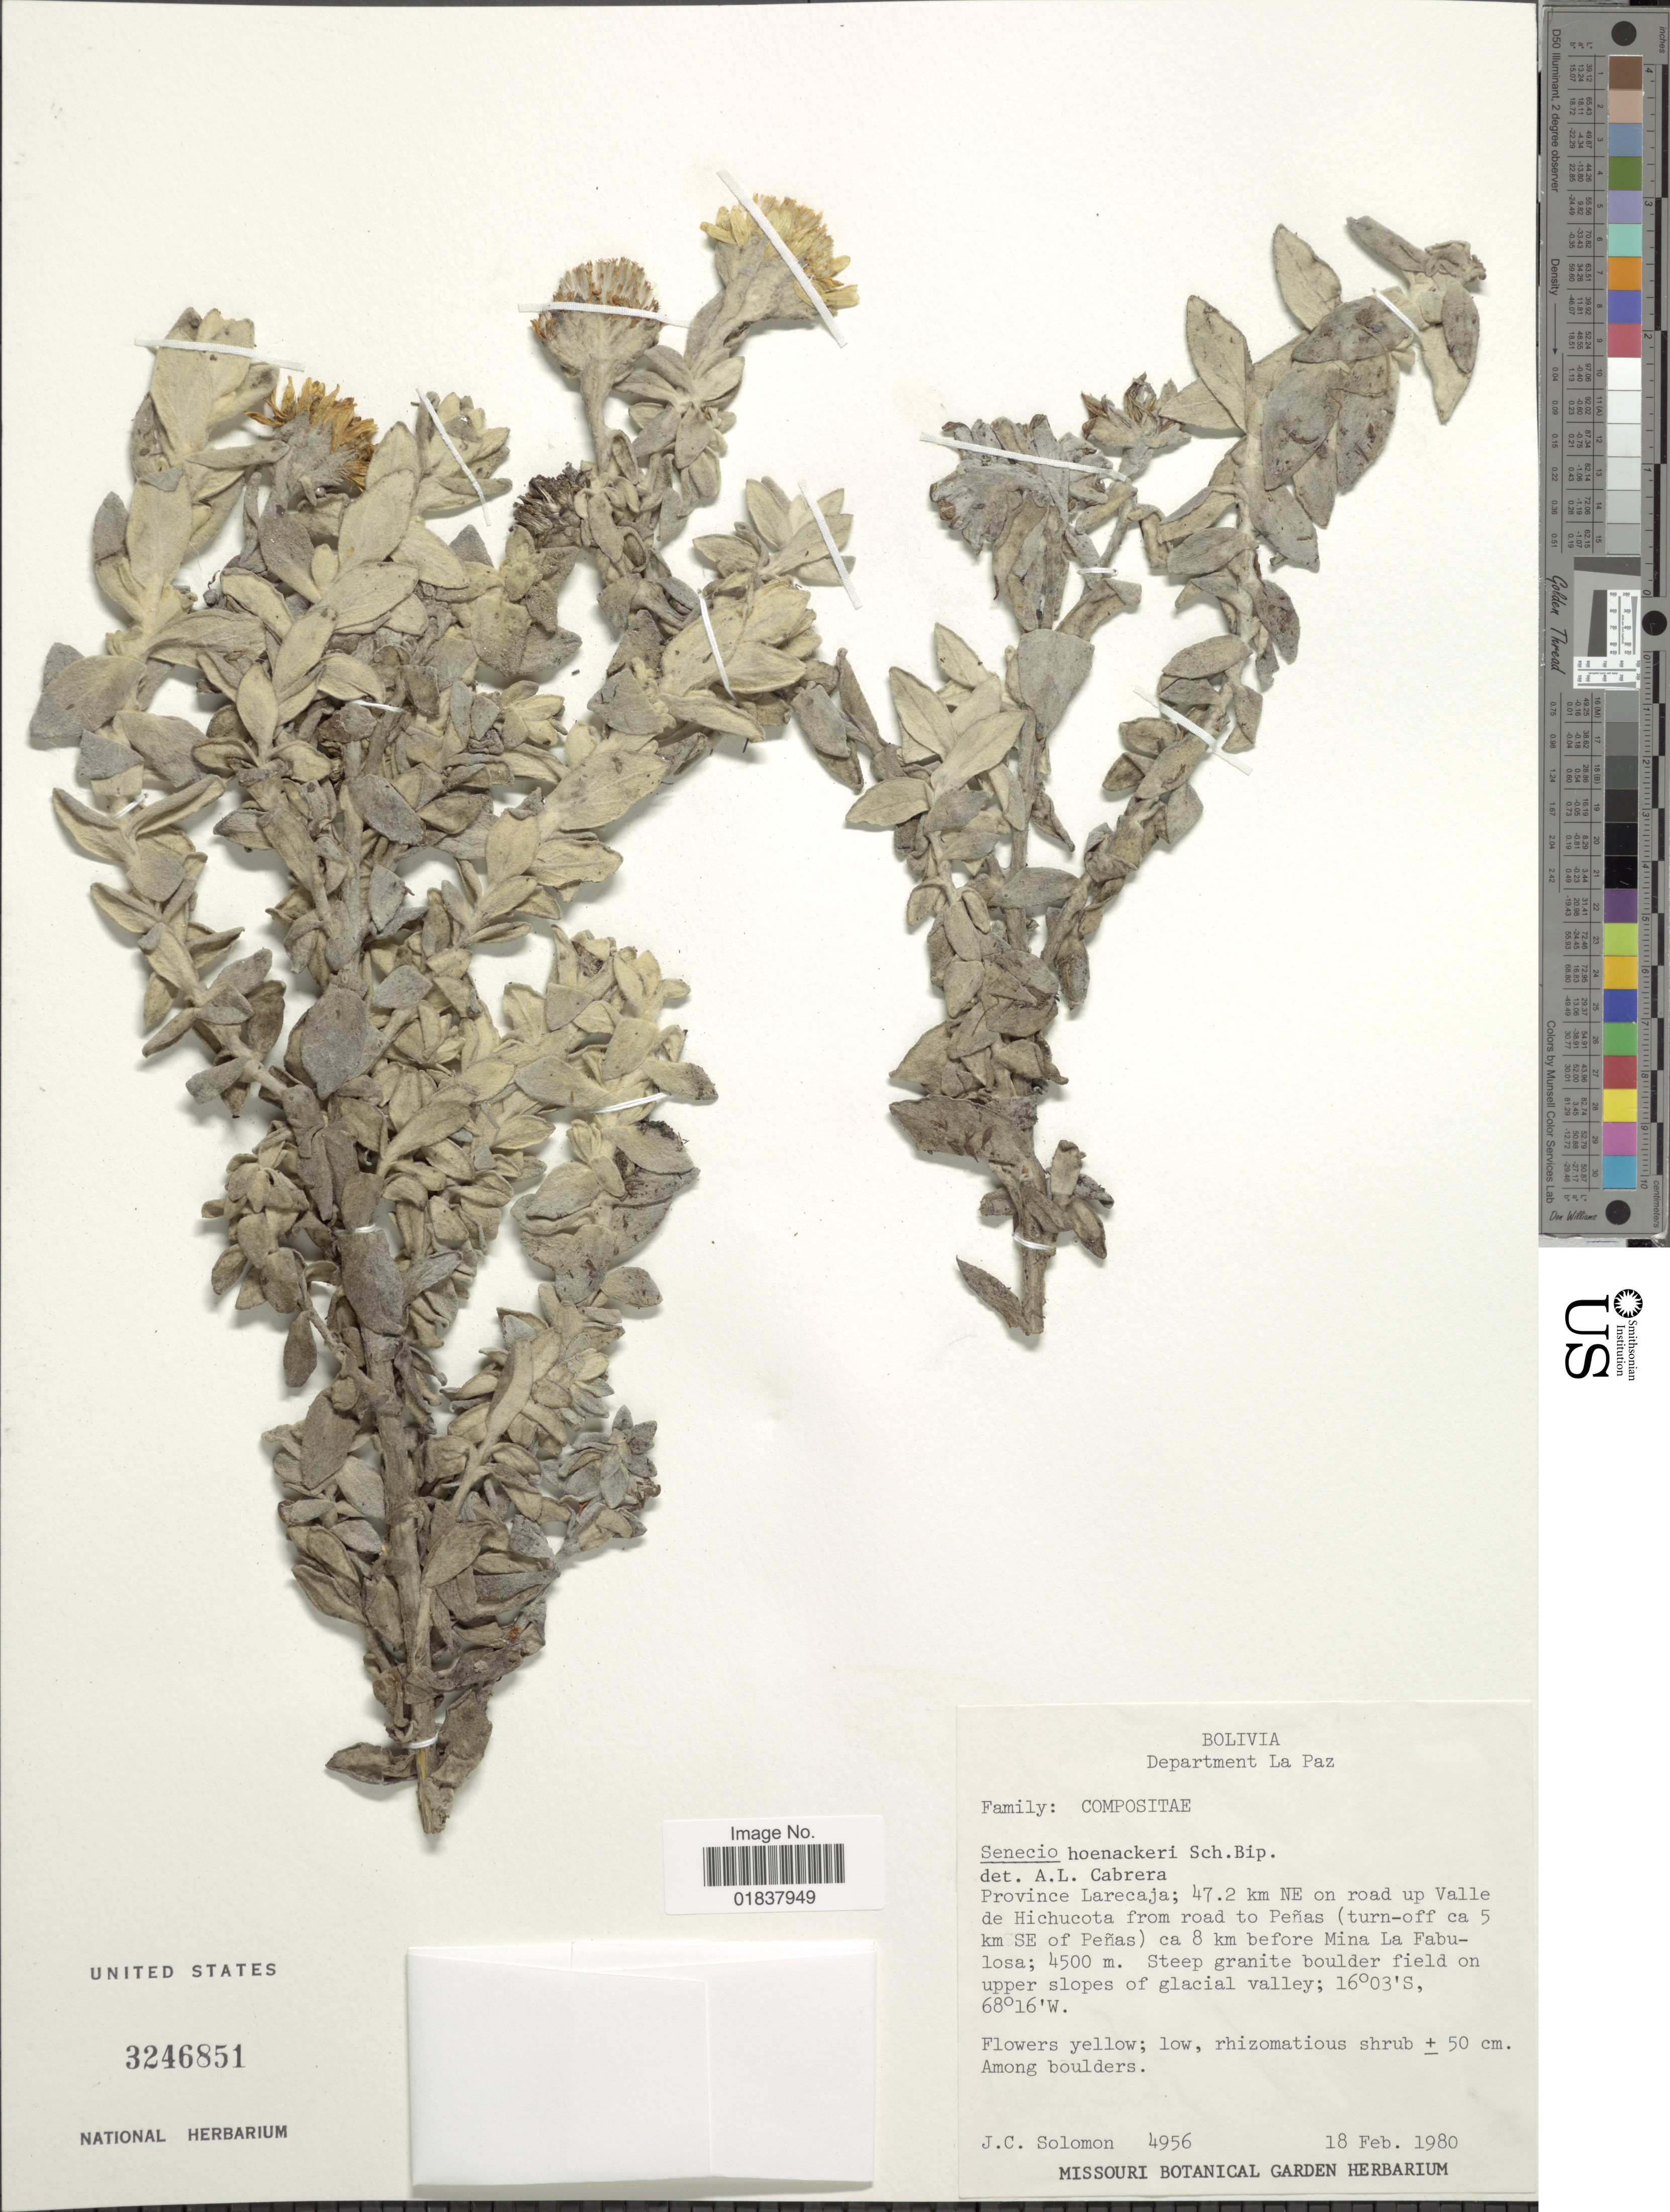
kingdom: Plantae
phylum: Tracheophyta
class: Magnoliopsida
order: Asterales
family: Asteraceae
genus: Senecio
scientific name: Senecio hohenackeri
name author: Sch. Bip.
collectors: J. C. Solomon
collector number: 4956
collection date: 1980-02-18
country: Bolivia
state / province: La Paz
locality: Province Larecaja, 47.2 km NE on road up Valle de Hichucota from road to Penas (turn-off ca 5 km Se of Penas) ca 8 km before Mina La Fabulosa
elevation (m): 4500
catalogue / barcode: US 3246851